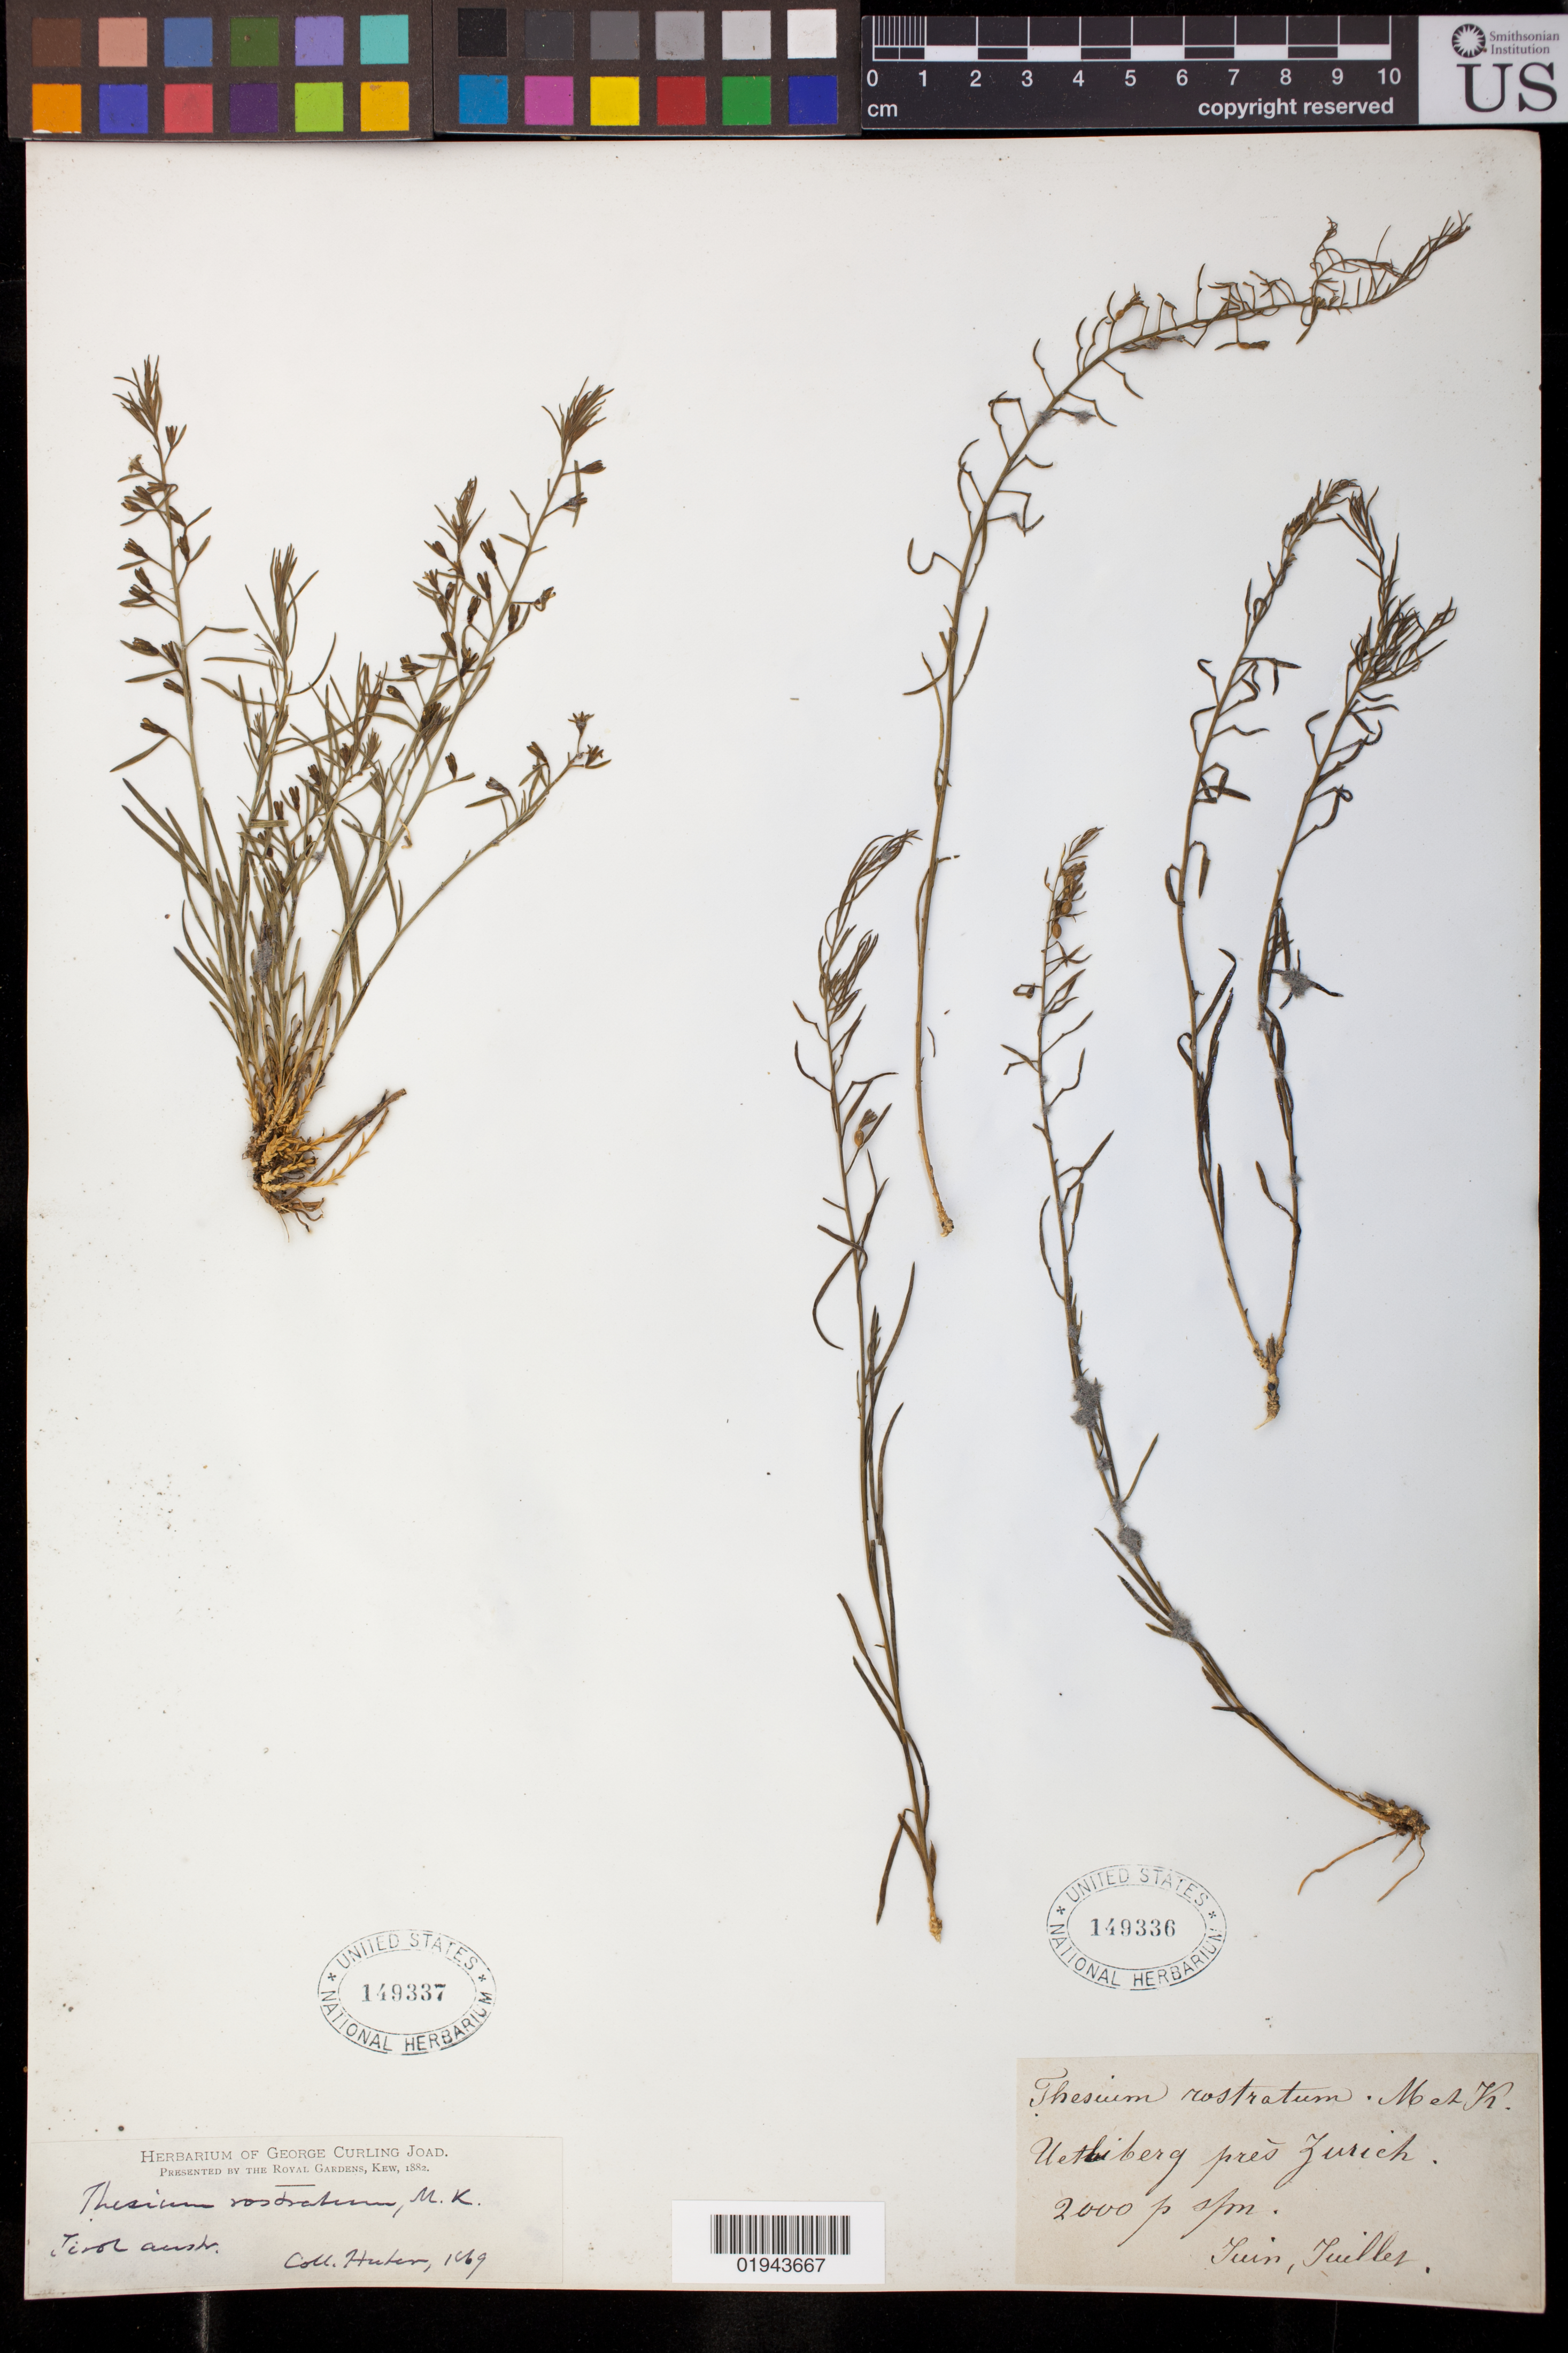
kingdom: Plantae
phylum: Tracheophyta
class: Magnoliopsida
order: Santalales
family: Thesiaceae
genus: Thesium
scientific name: Thesium rostratum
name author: Mert. & W.D.J. Koch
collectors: L. Suin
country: Switzerland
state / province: Zurich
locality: Uetliberg pres Zurich.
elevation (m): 2000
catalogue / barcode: US 149336